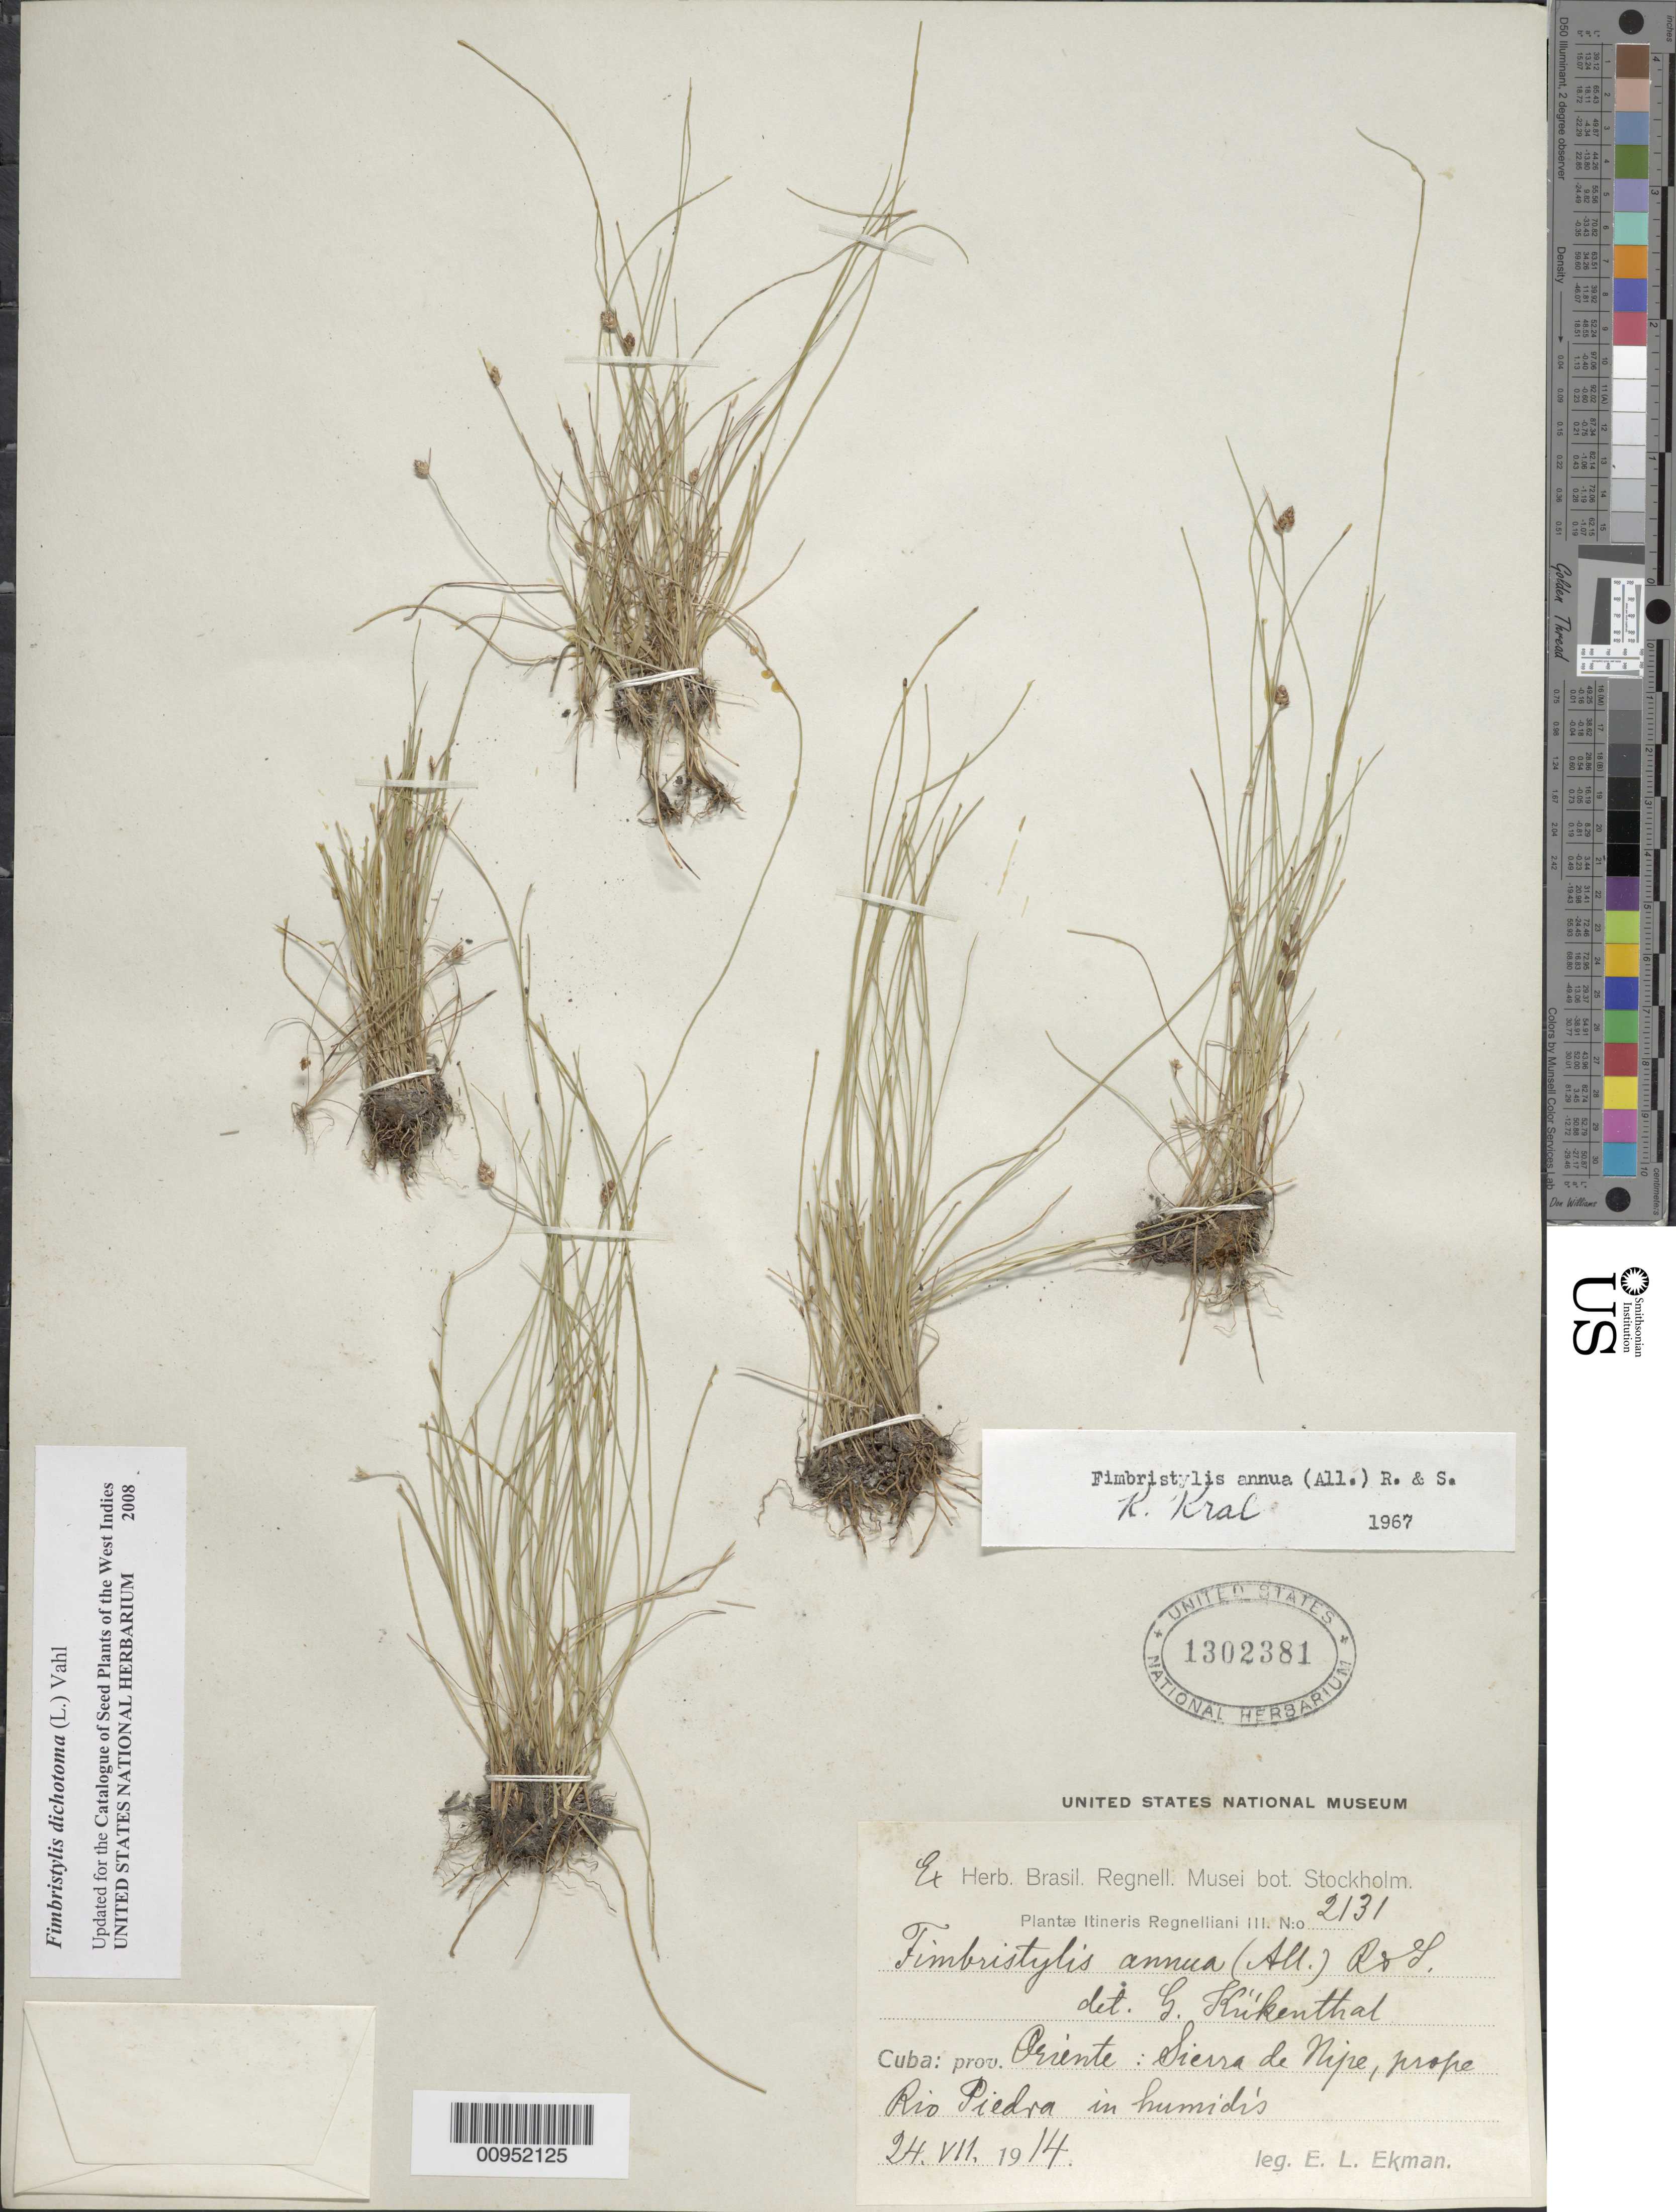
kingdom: Plantae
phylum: Tracheophyta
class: Liliopsida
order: Poales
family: Cyperaceae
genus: Fimbristylis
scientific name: Fimbristylis dichotoma subsp. dichotoma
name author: (L.) Vahl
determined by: Strong, M. T., (US), Smithsonian Institution - National Museum of Natural History (UNITED STATES)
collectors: E. L. Ekman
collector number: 2131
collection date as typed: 24 Jul 1914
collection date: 1914-07-24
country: Cuba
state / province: Holguín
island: Cuba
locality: Sierra de Nipe, prope Rio Piedra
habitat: In humidis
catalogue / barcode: US 1302381